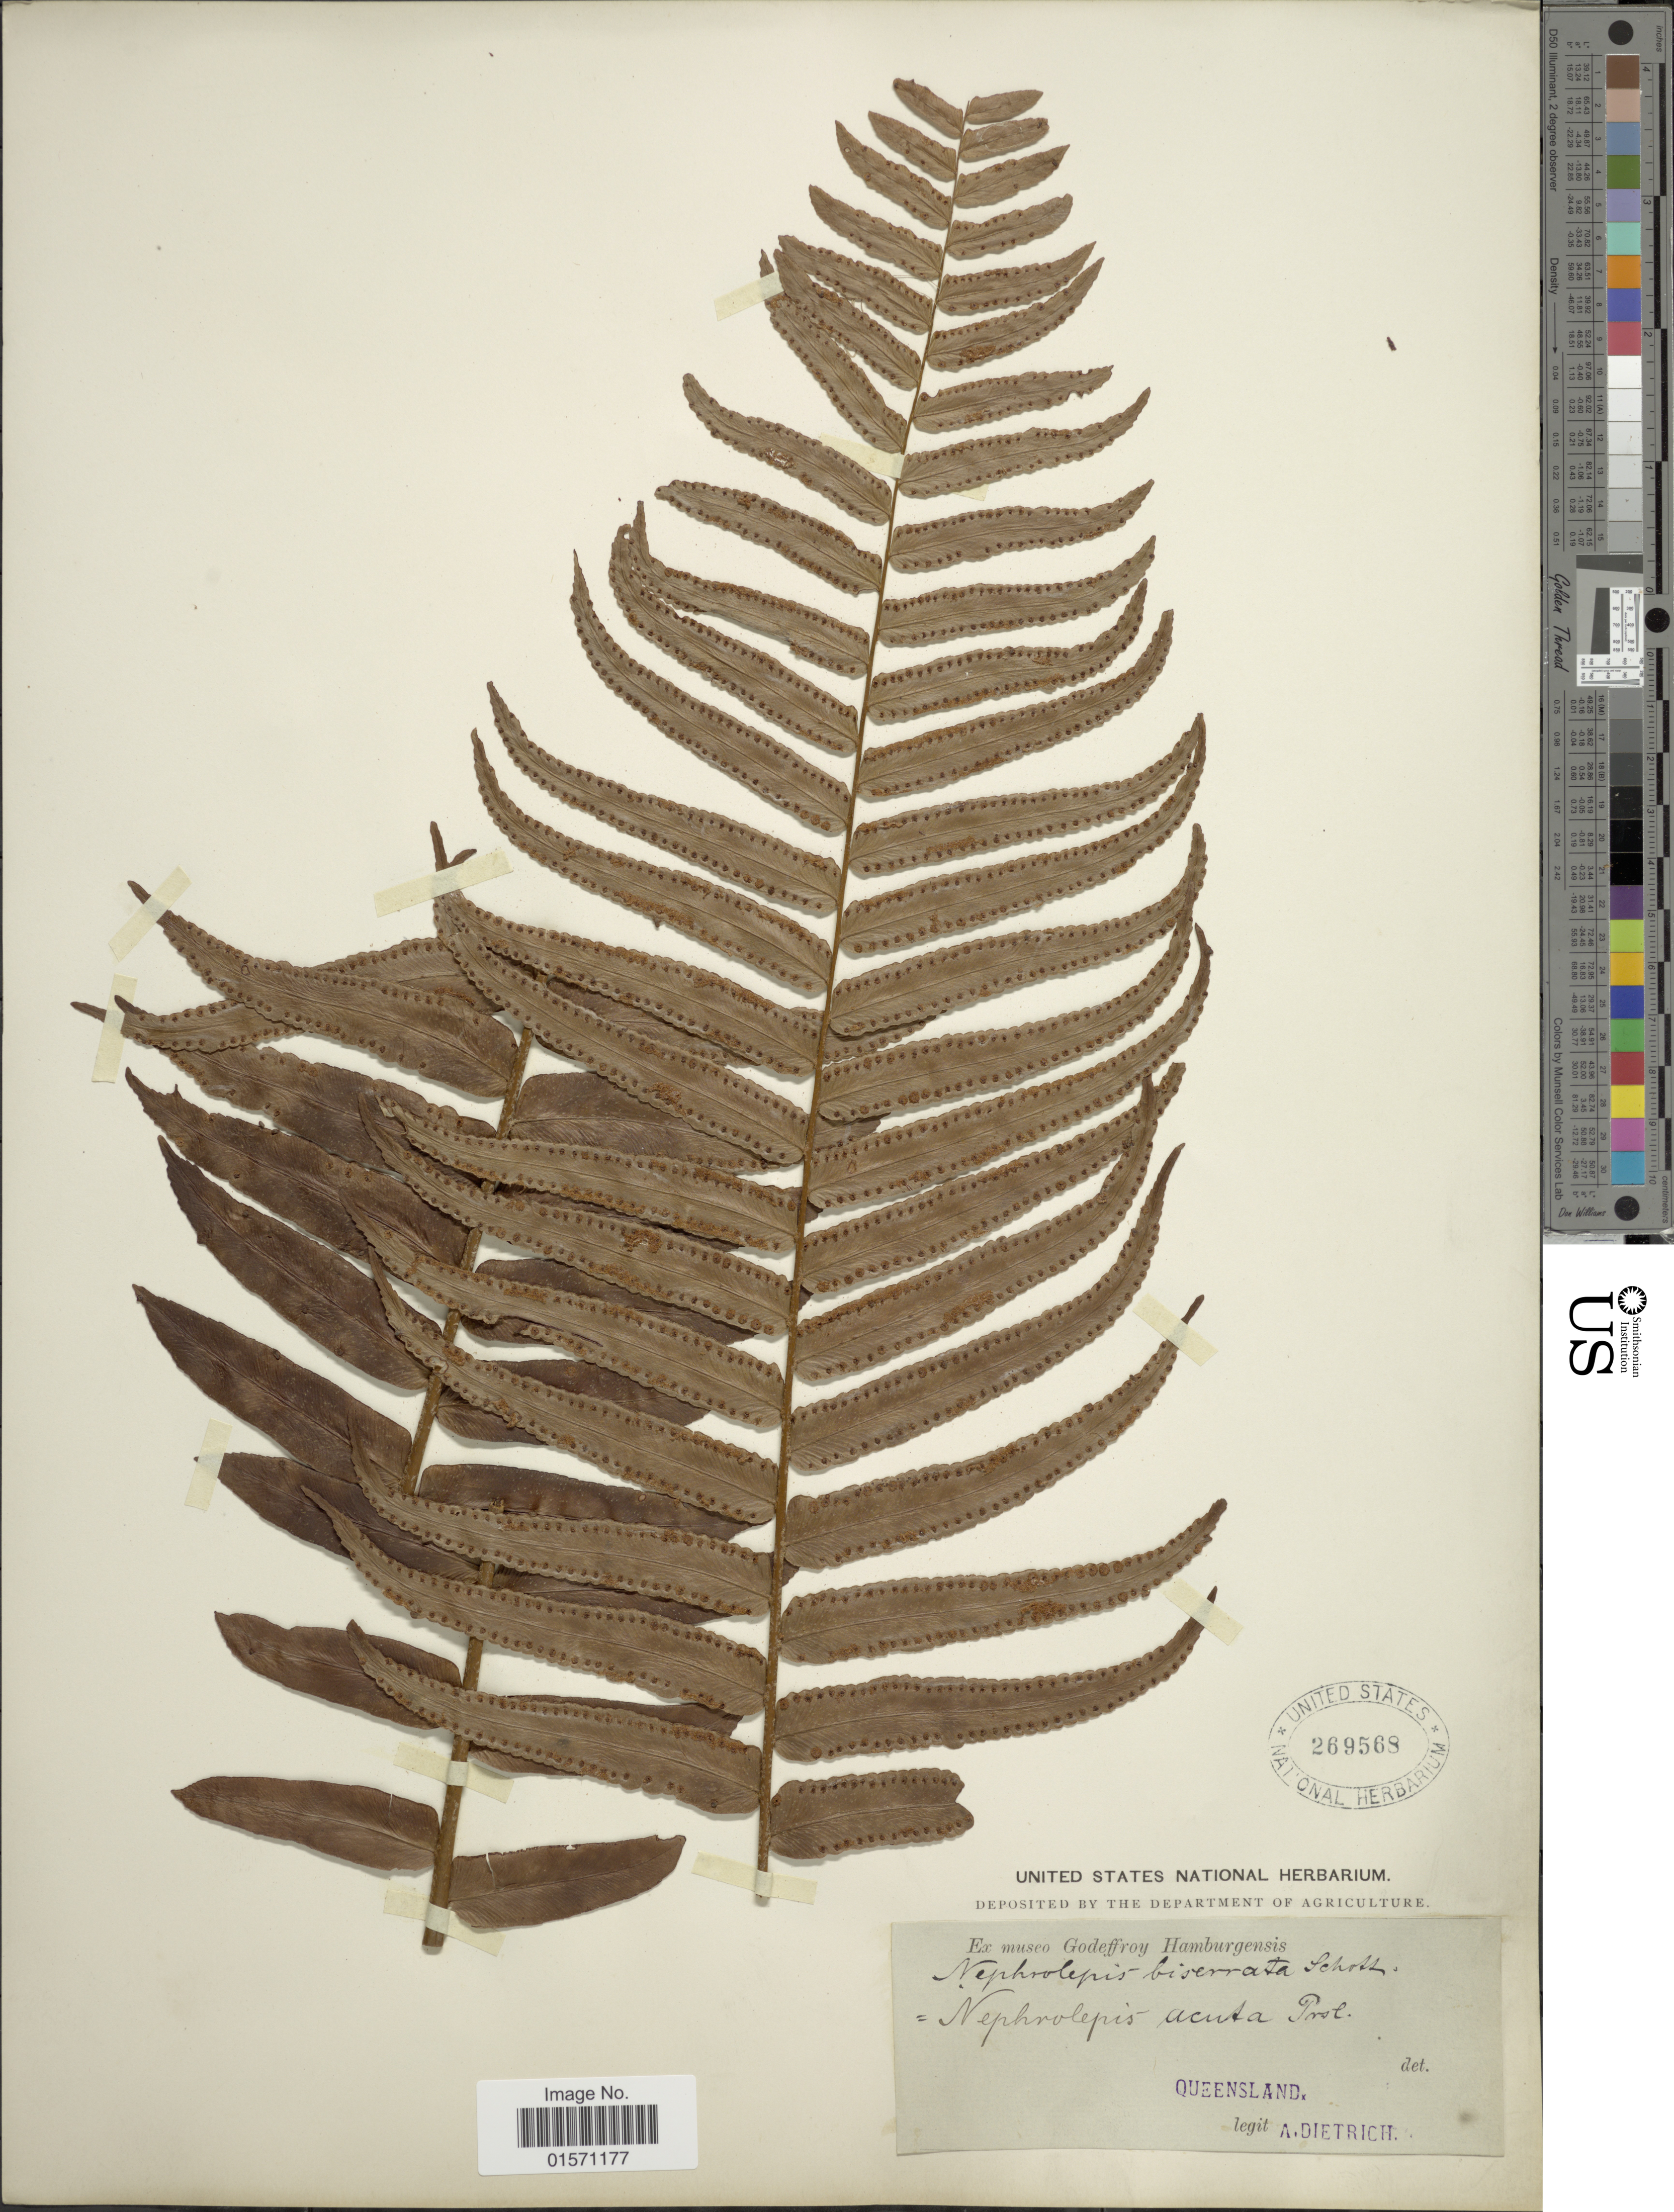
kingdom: Plantae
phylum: Tracheophyta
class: Polypodiopsida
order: Polypodiales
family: Nephrolepidaceae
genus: Nephrolepis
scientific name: Nephrolepis biserrata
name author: (Sw.) Schott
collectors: A. Dietrich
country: Australia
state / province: Queensland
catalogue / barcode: US 269568